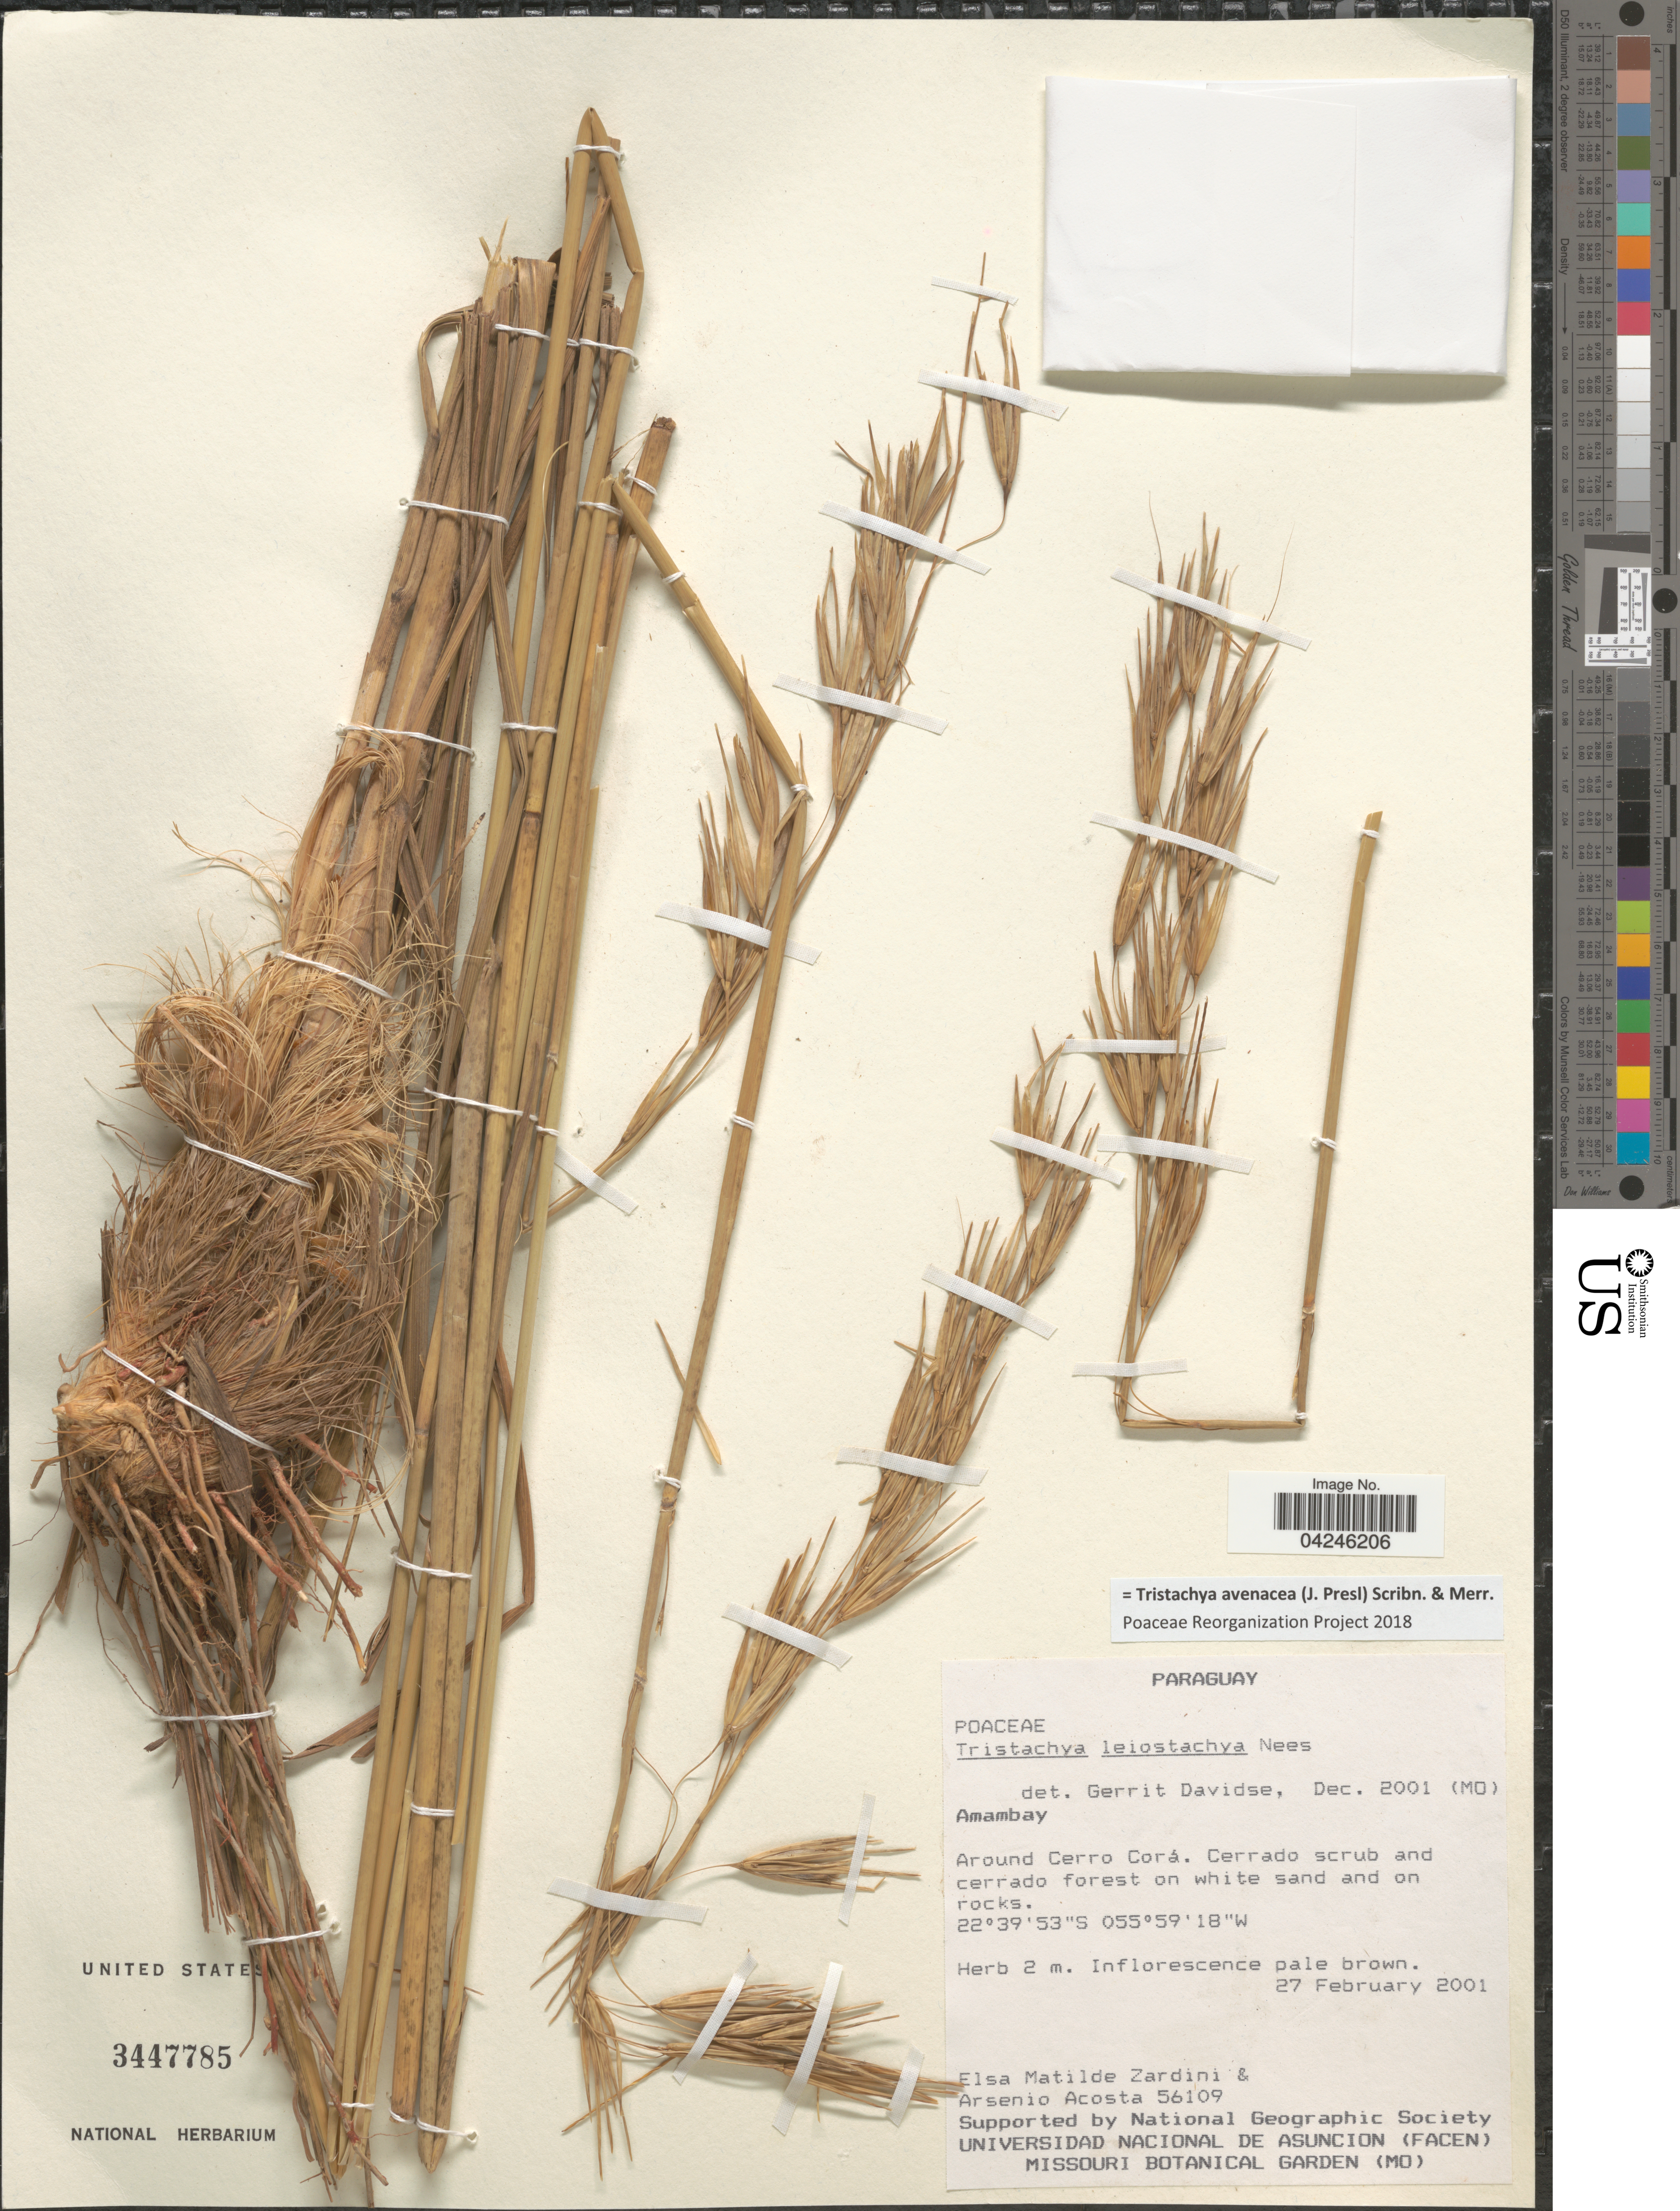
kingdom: Plantae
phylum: Tracheophyta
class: Liliopsida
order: Poales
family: Poaceae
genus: Tristachya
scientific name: Tristachya avenacea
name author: Scribn. & Merr.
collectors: E. M. Zardini & A. Acosta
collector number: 56109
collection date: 2001-02-27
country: Paraguay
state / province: Amambay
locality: Around Cerro Corá.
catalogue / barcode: US 3447785